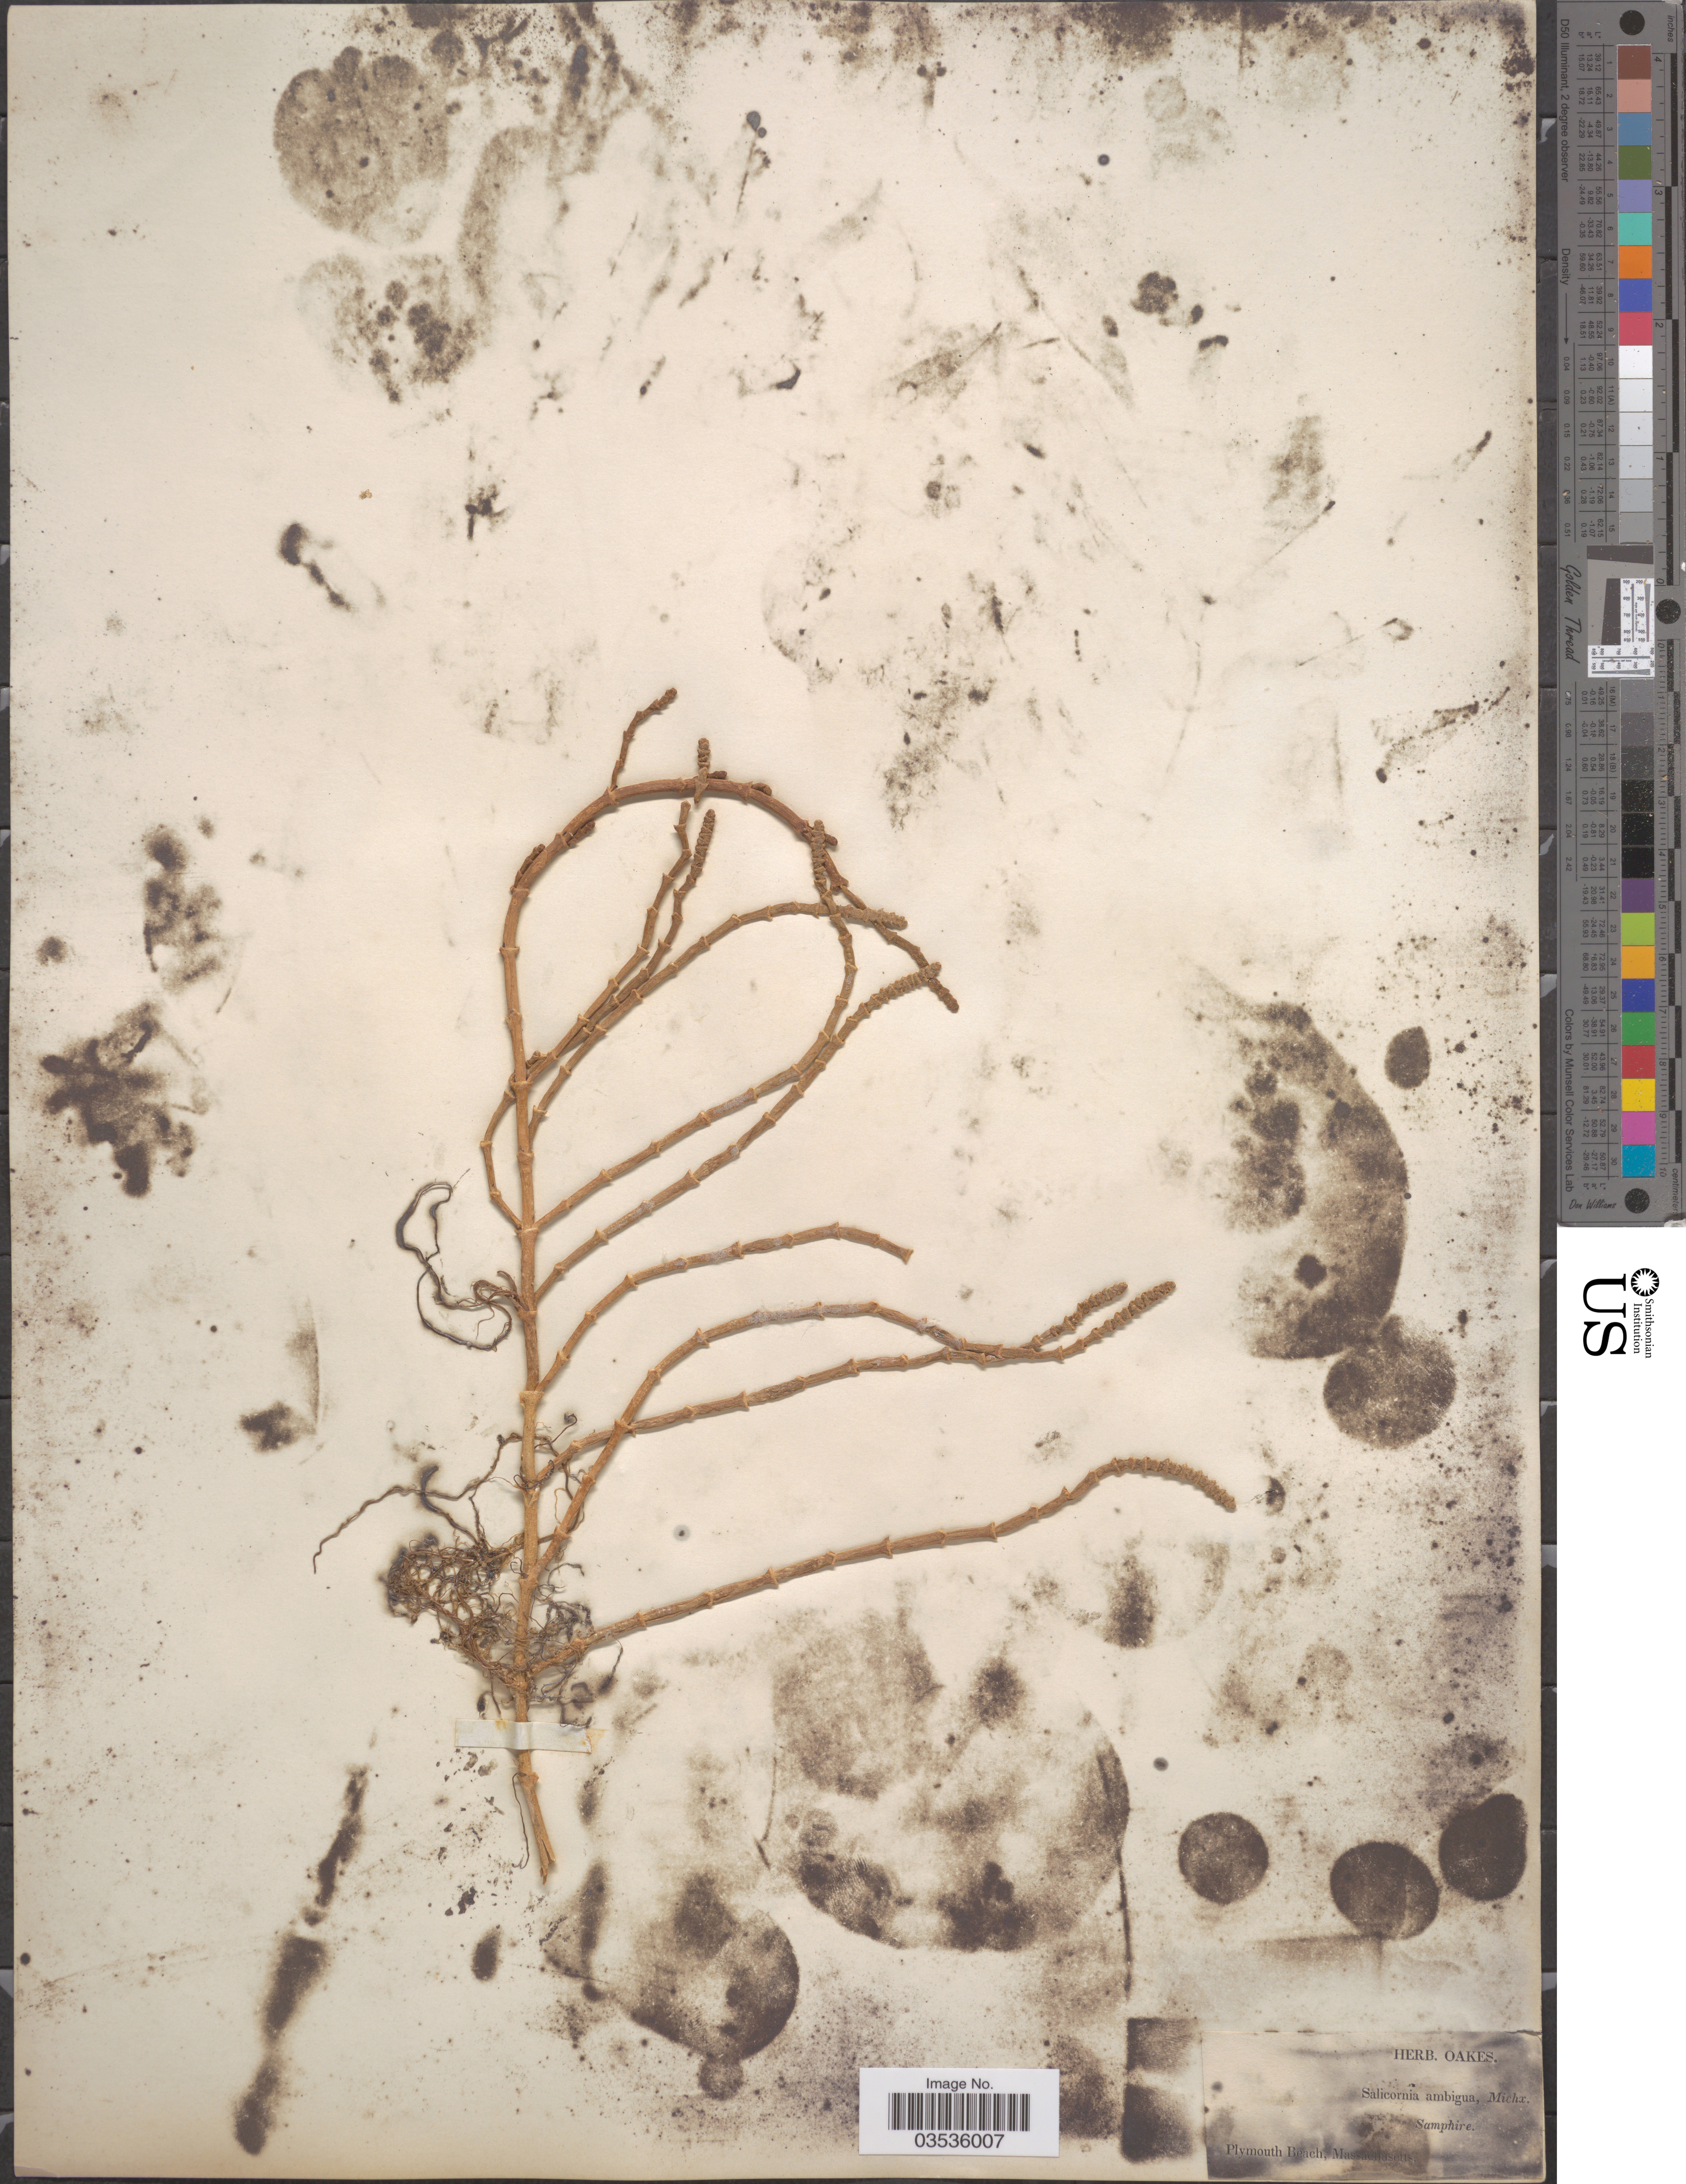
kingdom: Plantae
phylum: Tracheophyta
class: Magnoliopsida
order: Caryophyllales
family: Amaranthaceae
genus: Salicornia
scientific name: Salicornia ambigua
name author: Michx.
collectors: ex herb. Oakes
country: United States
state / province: Massachusetts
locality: Plymouth Beach.